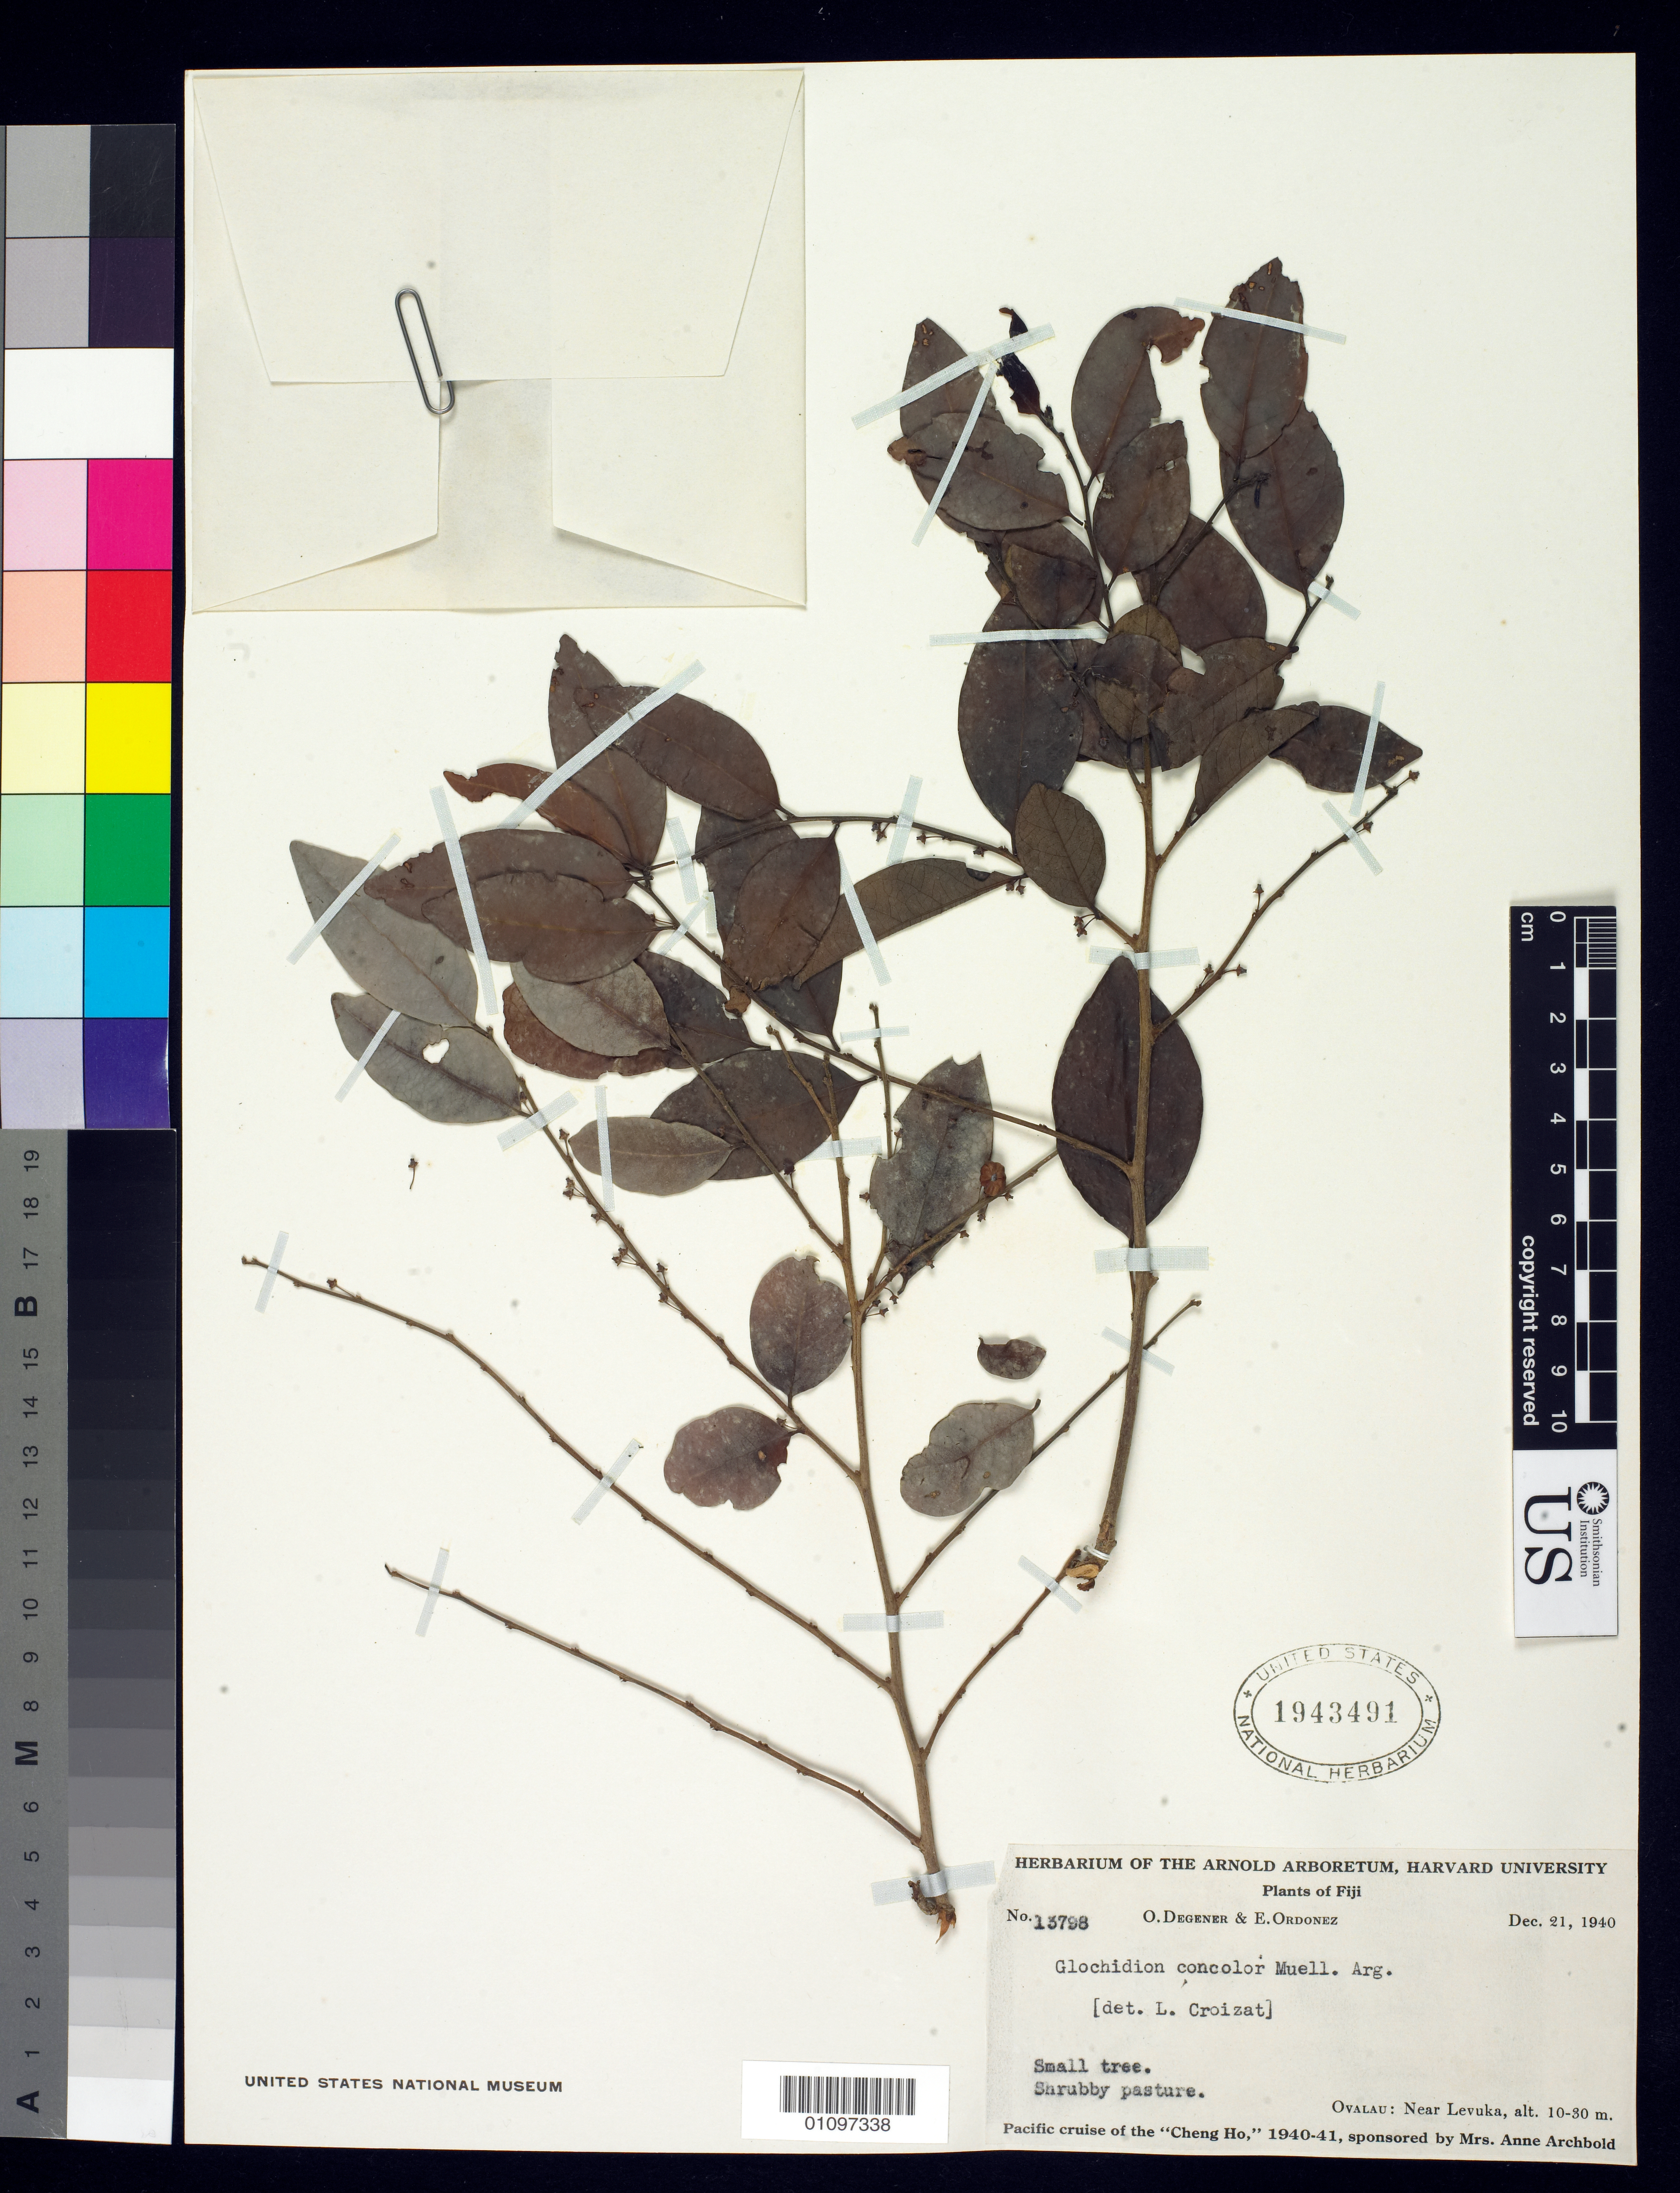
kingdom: Plantae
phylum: Tracheophyta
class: Magnoliopsida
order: Malpighiales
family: Phyllanthaceae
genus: Phyllanthus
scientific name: Phyllanthus concolor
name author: (Müll. Arg.) Müll. Arg.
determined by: Wagner, W. L., (BOT), Smithsonian Institution - National Museum of Natural History (UNITED STATES)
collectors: O. Degener & E. Ordonez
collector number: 13798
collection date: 1940-12-21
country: Fiji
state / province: Ovalau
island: Ovalau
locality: Near Levuka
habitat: Shrubby pasture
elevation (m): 10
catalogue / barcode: US 1943491